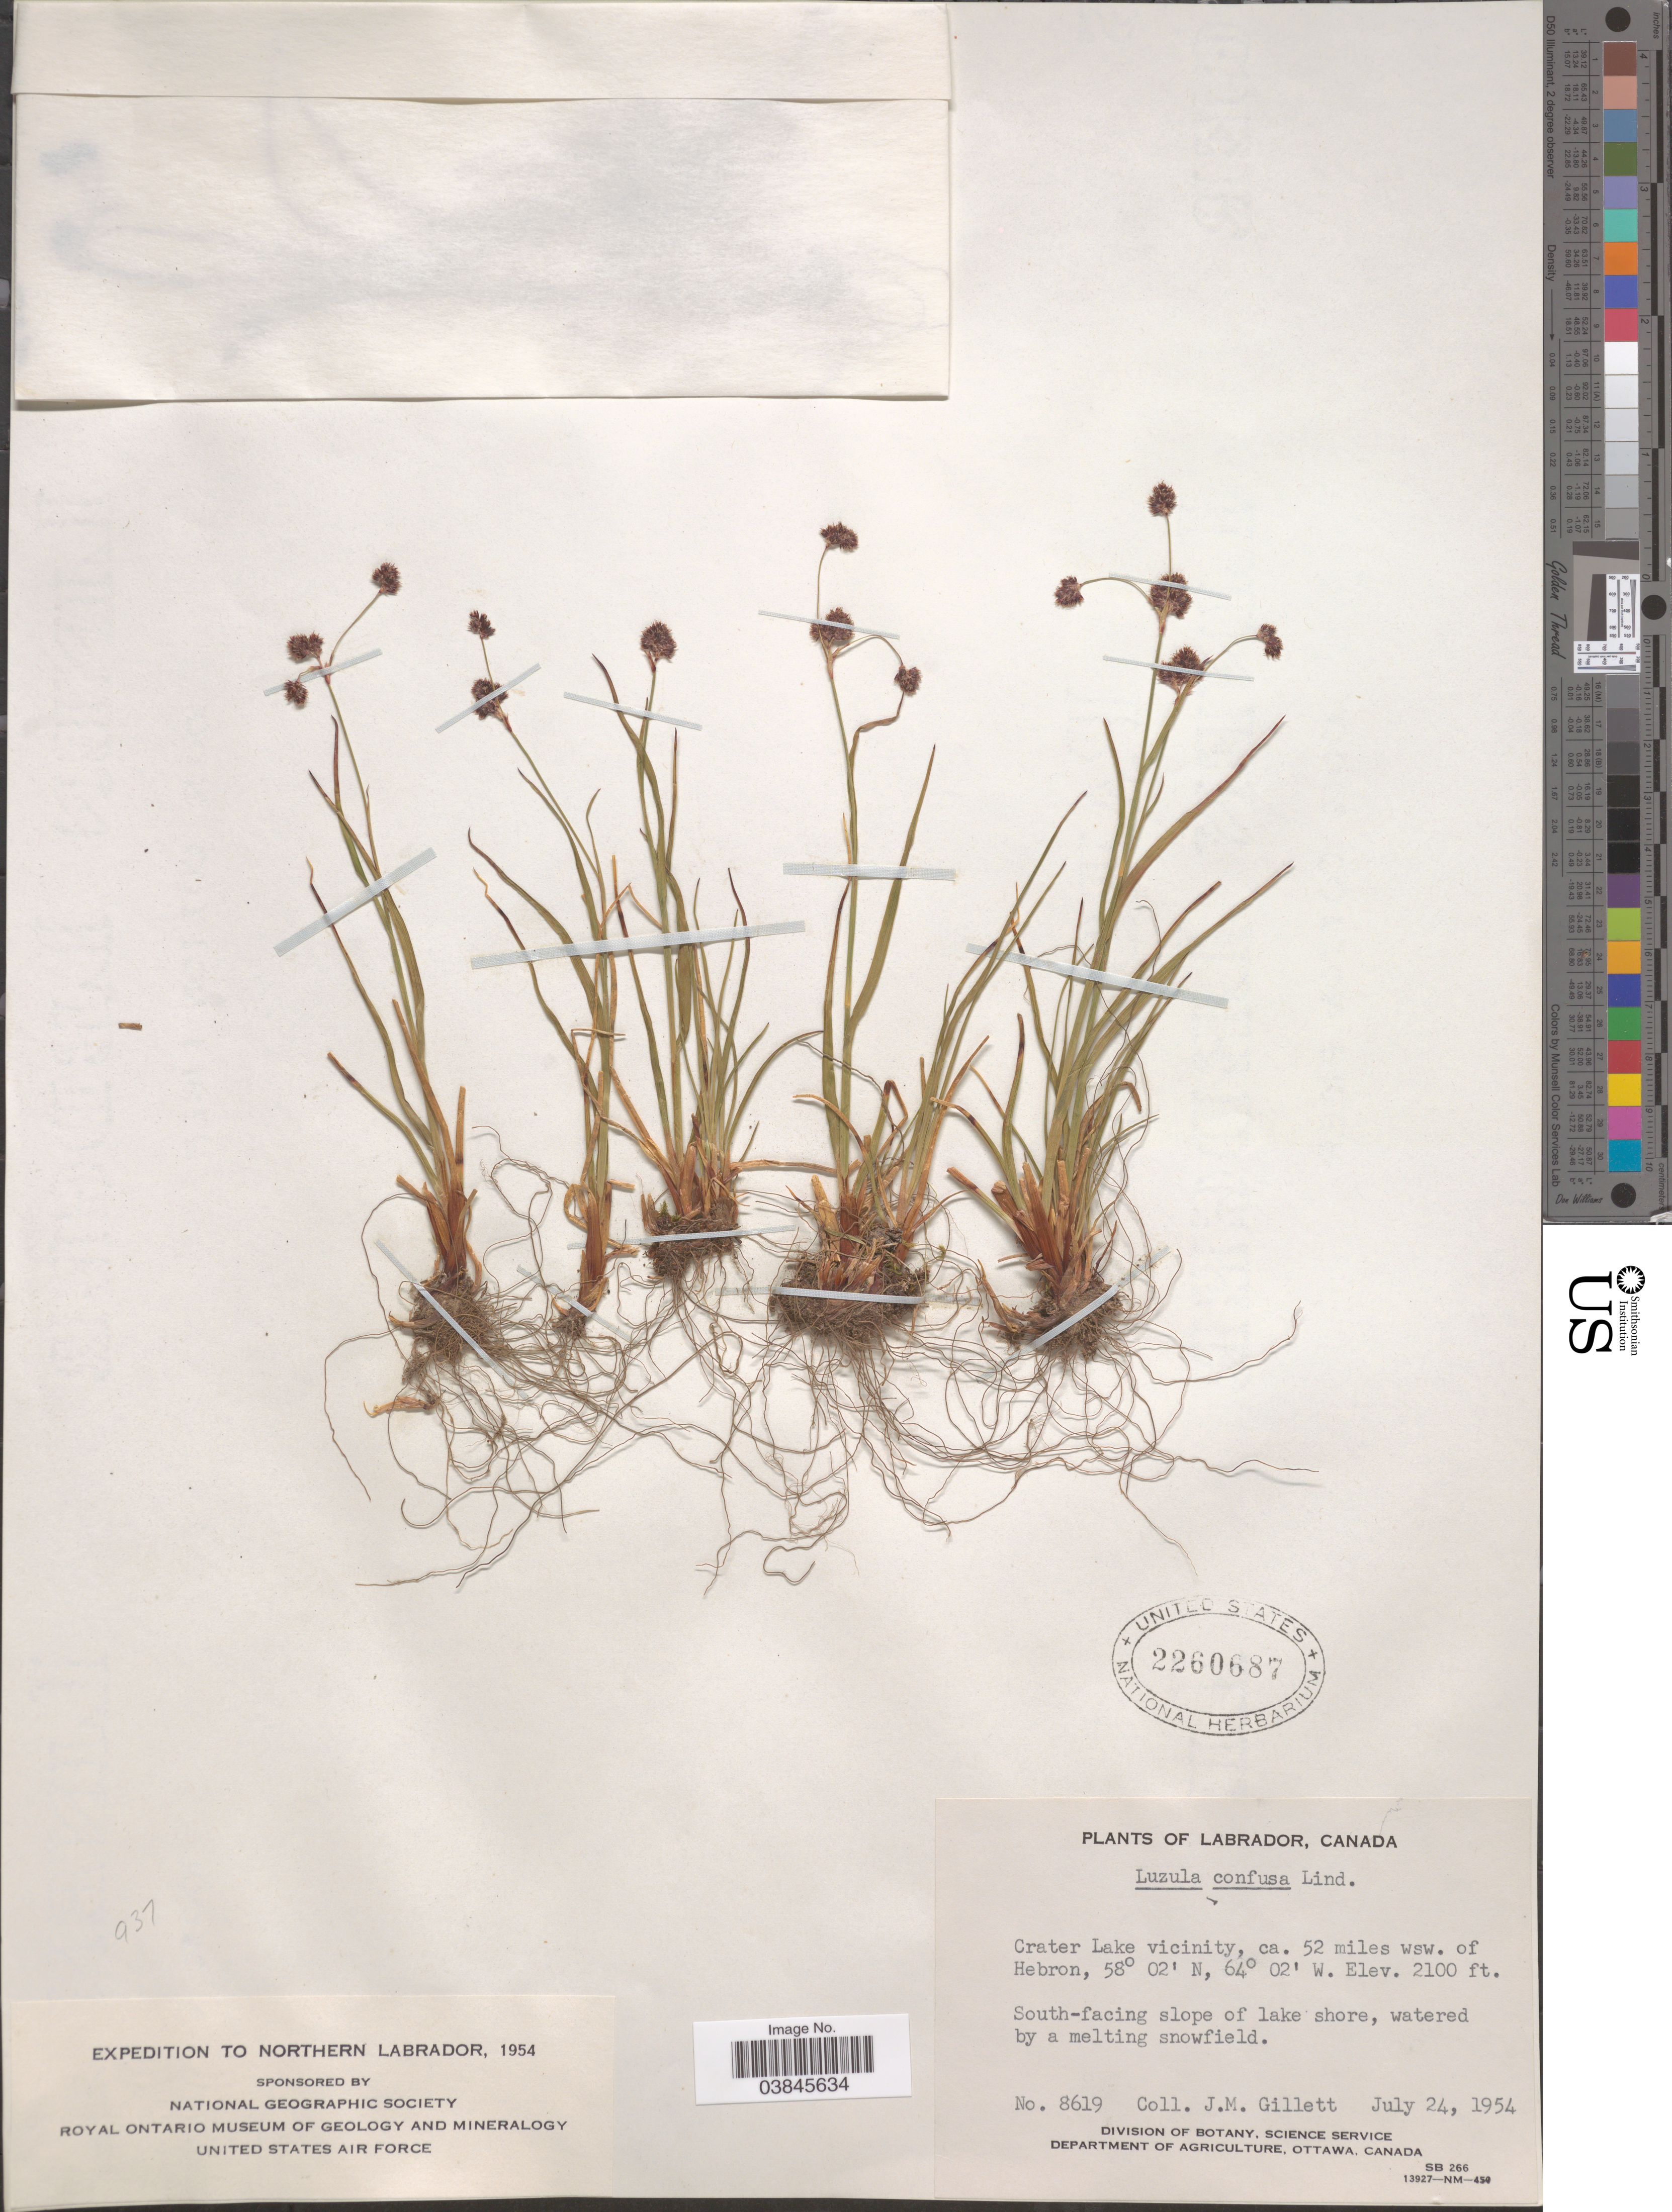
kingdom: Plantae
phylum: Tracheophyta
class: Liliopsida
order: Poales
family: Juncaceae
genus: Luzula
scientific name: Luzula confusa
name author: Lindeb.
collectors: J. M. Gillett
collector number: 8619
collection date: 1954-07-24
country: Canada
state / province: Newfoundland and Labrador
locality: Northern Labrador. Labrador. Crater Lake vicinity, ca. 52 miles wsw. of Hebron. South-facing slope of lake shore, watered by a melting snowfield.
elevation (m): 640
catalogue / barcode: US 2260687